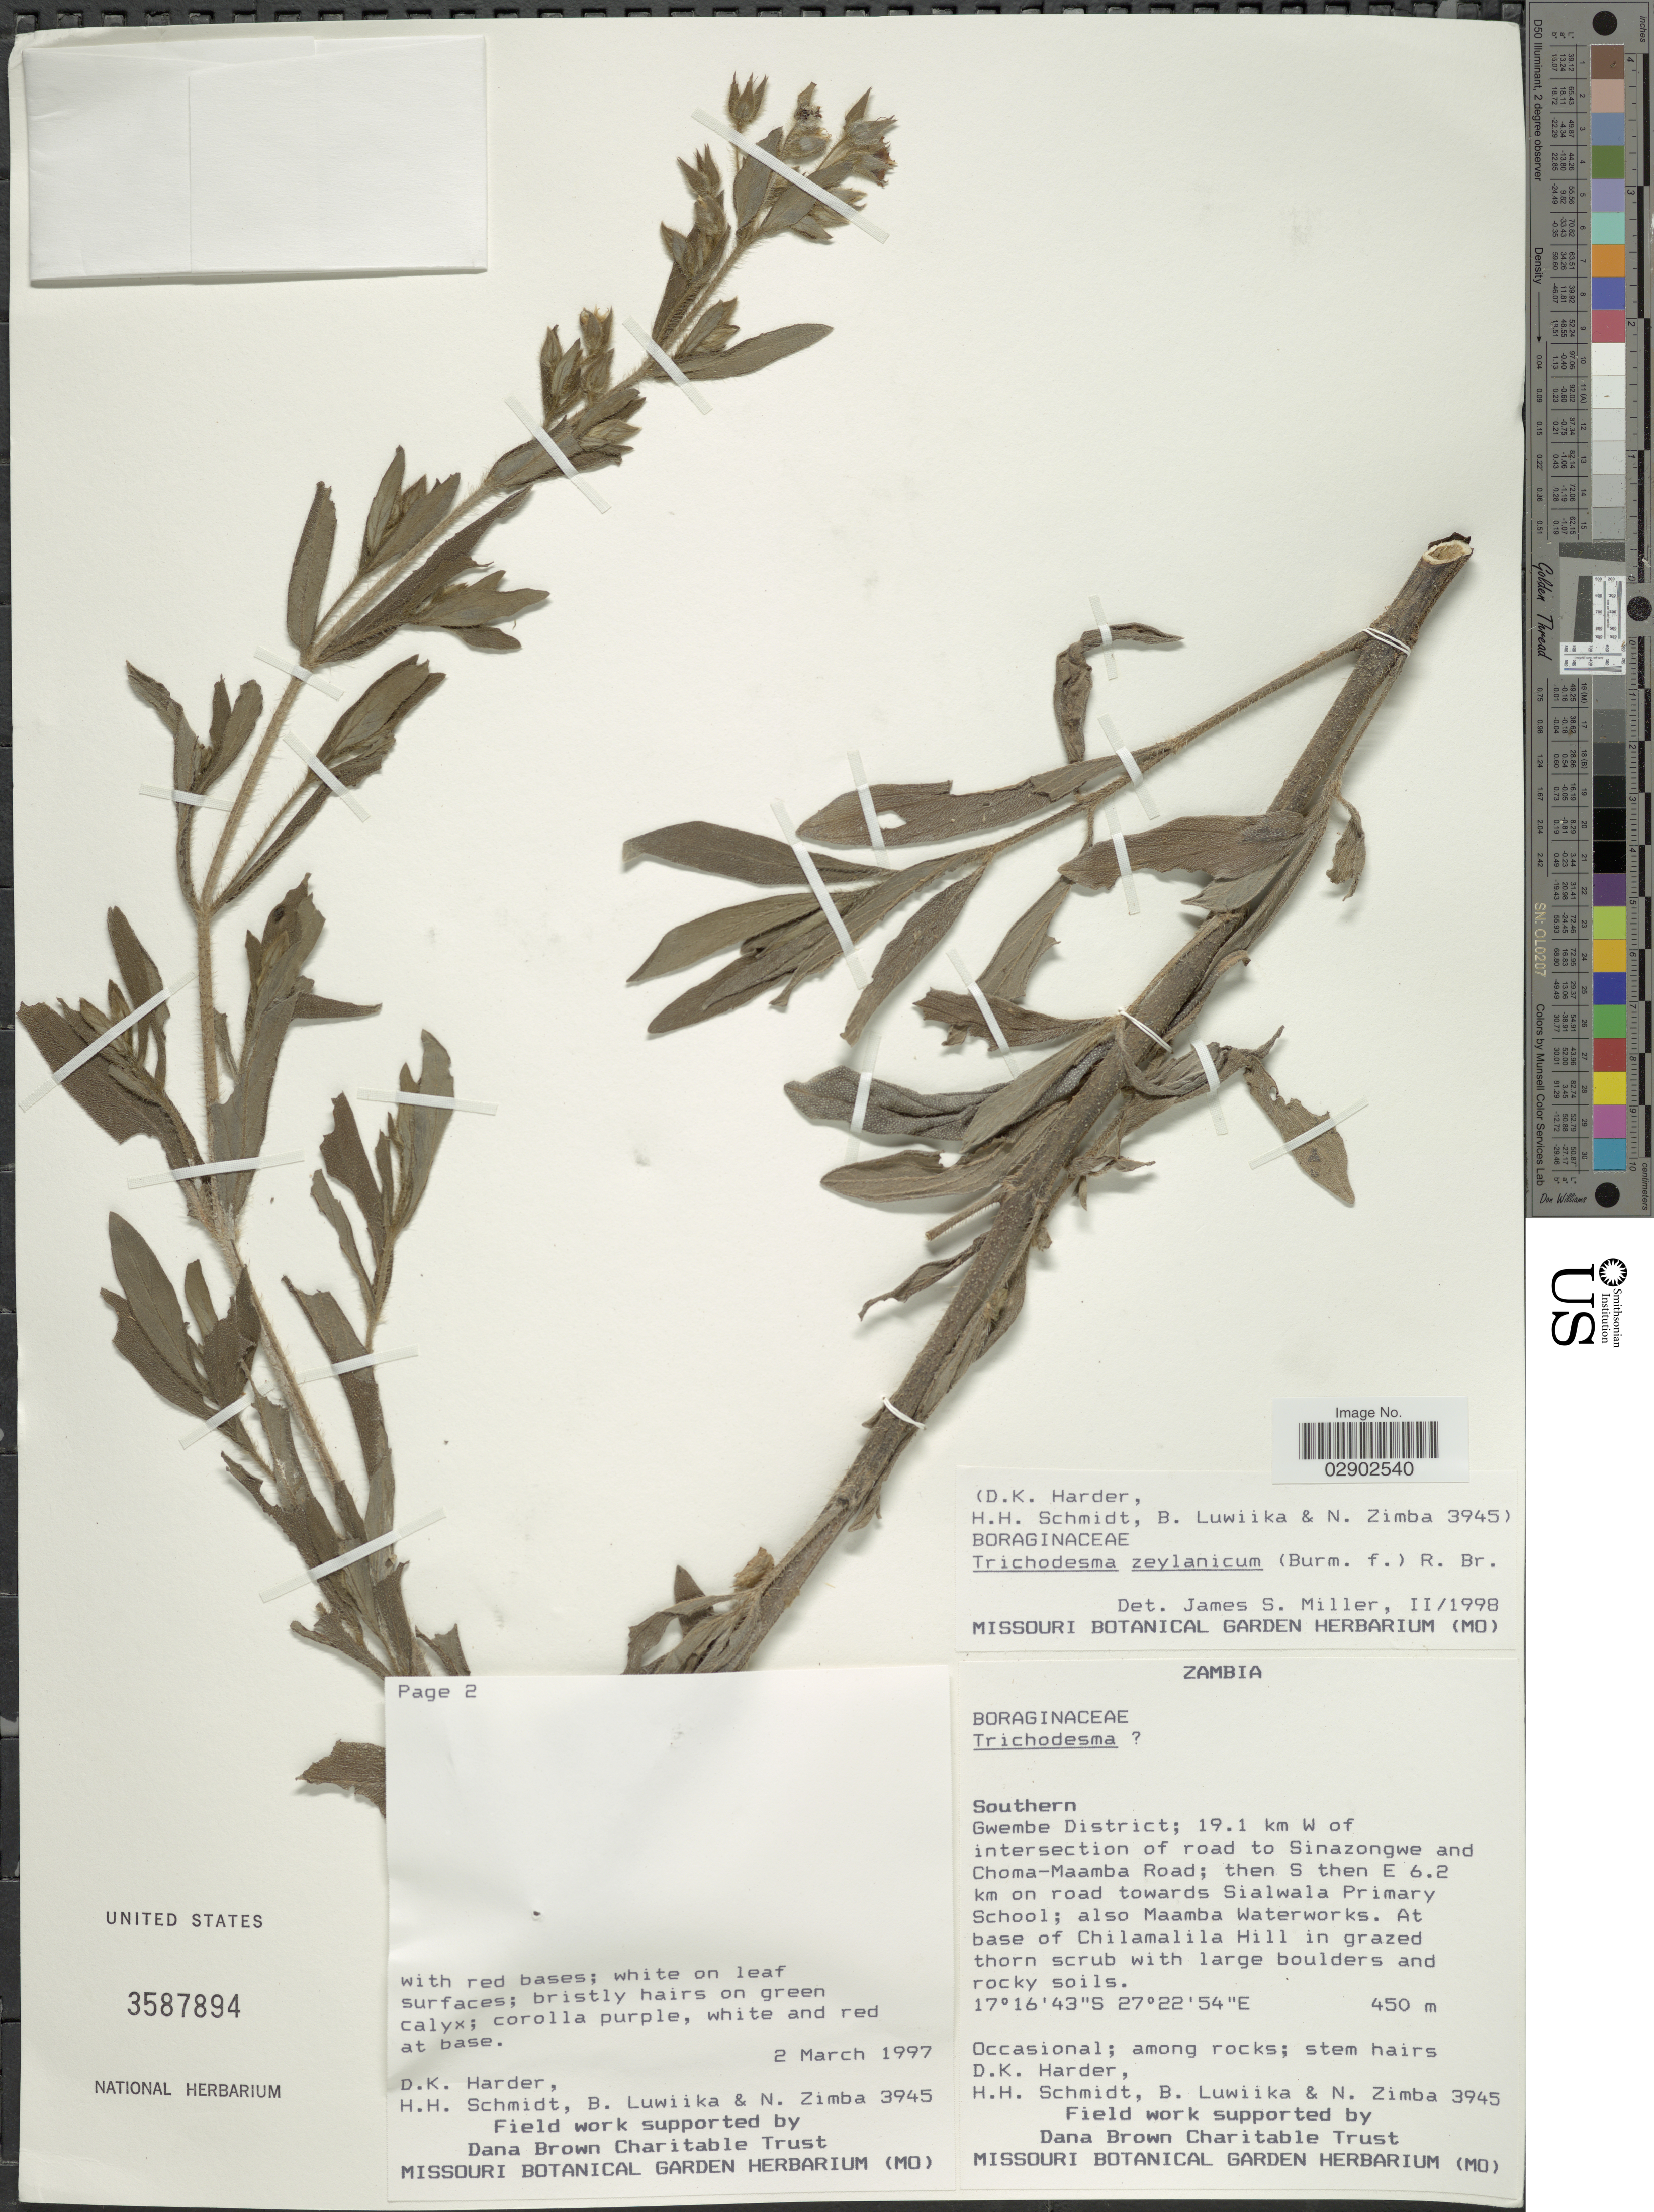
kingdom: Plantae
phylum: Tracheophyta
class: Magnoliopsida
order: Boraginales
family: Boraginaceae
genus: Trichodesma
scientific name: Trichodesma zeylanicum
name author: (Burm. f.) R. Br.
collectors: D. Harder, H. H. Schmidt, B. Luwiika & N. Zimba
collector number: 3945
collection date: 1997-03-02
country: Zambia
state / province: Southern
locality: Gwembe District; 19.1 km W of intersection of road to Sinazongwe and Choma-Maamba Road; then S then E 6.2 km on road towards Sialwala Primary School; also Maamba Waterworks. At base of Chilamalila Hill in grazed thorn scrub with large boulders and rocky soils.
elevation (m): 450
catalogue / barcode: US 3587894